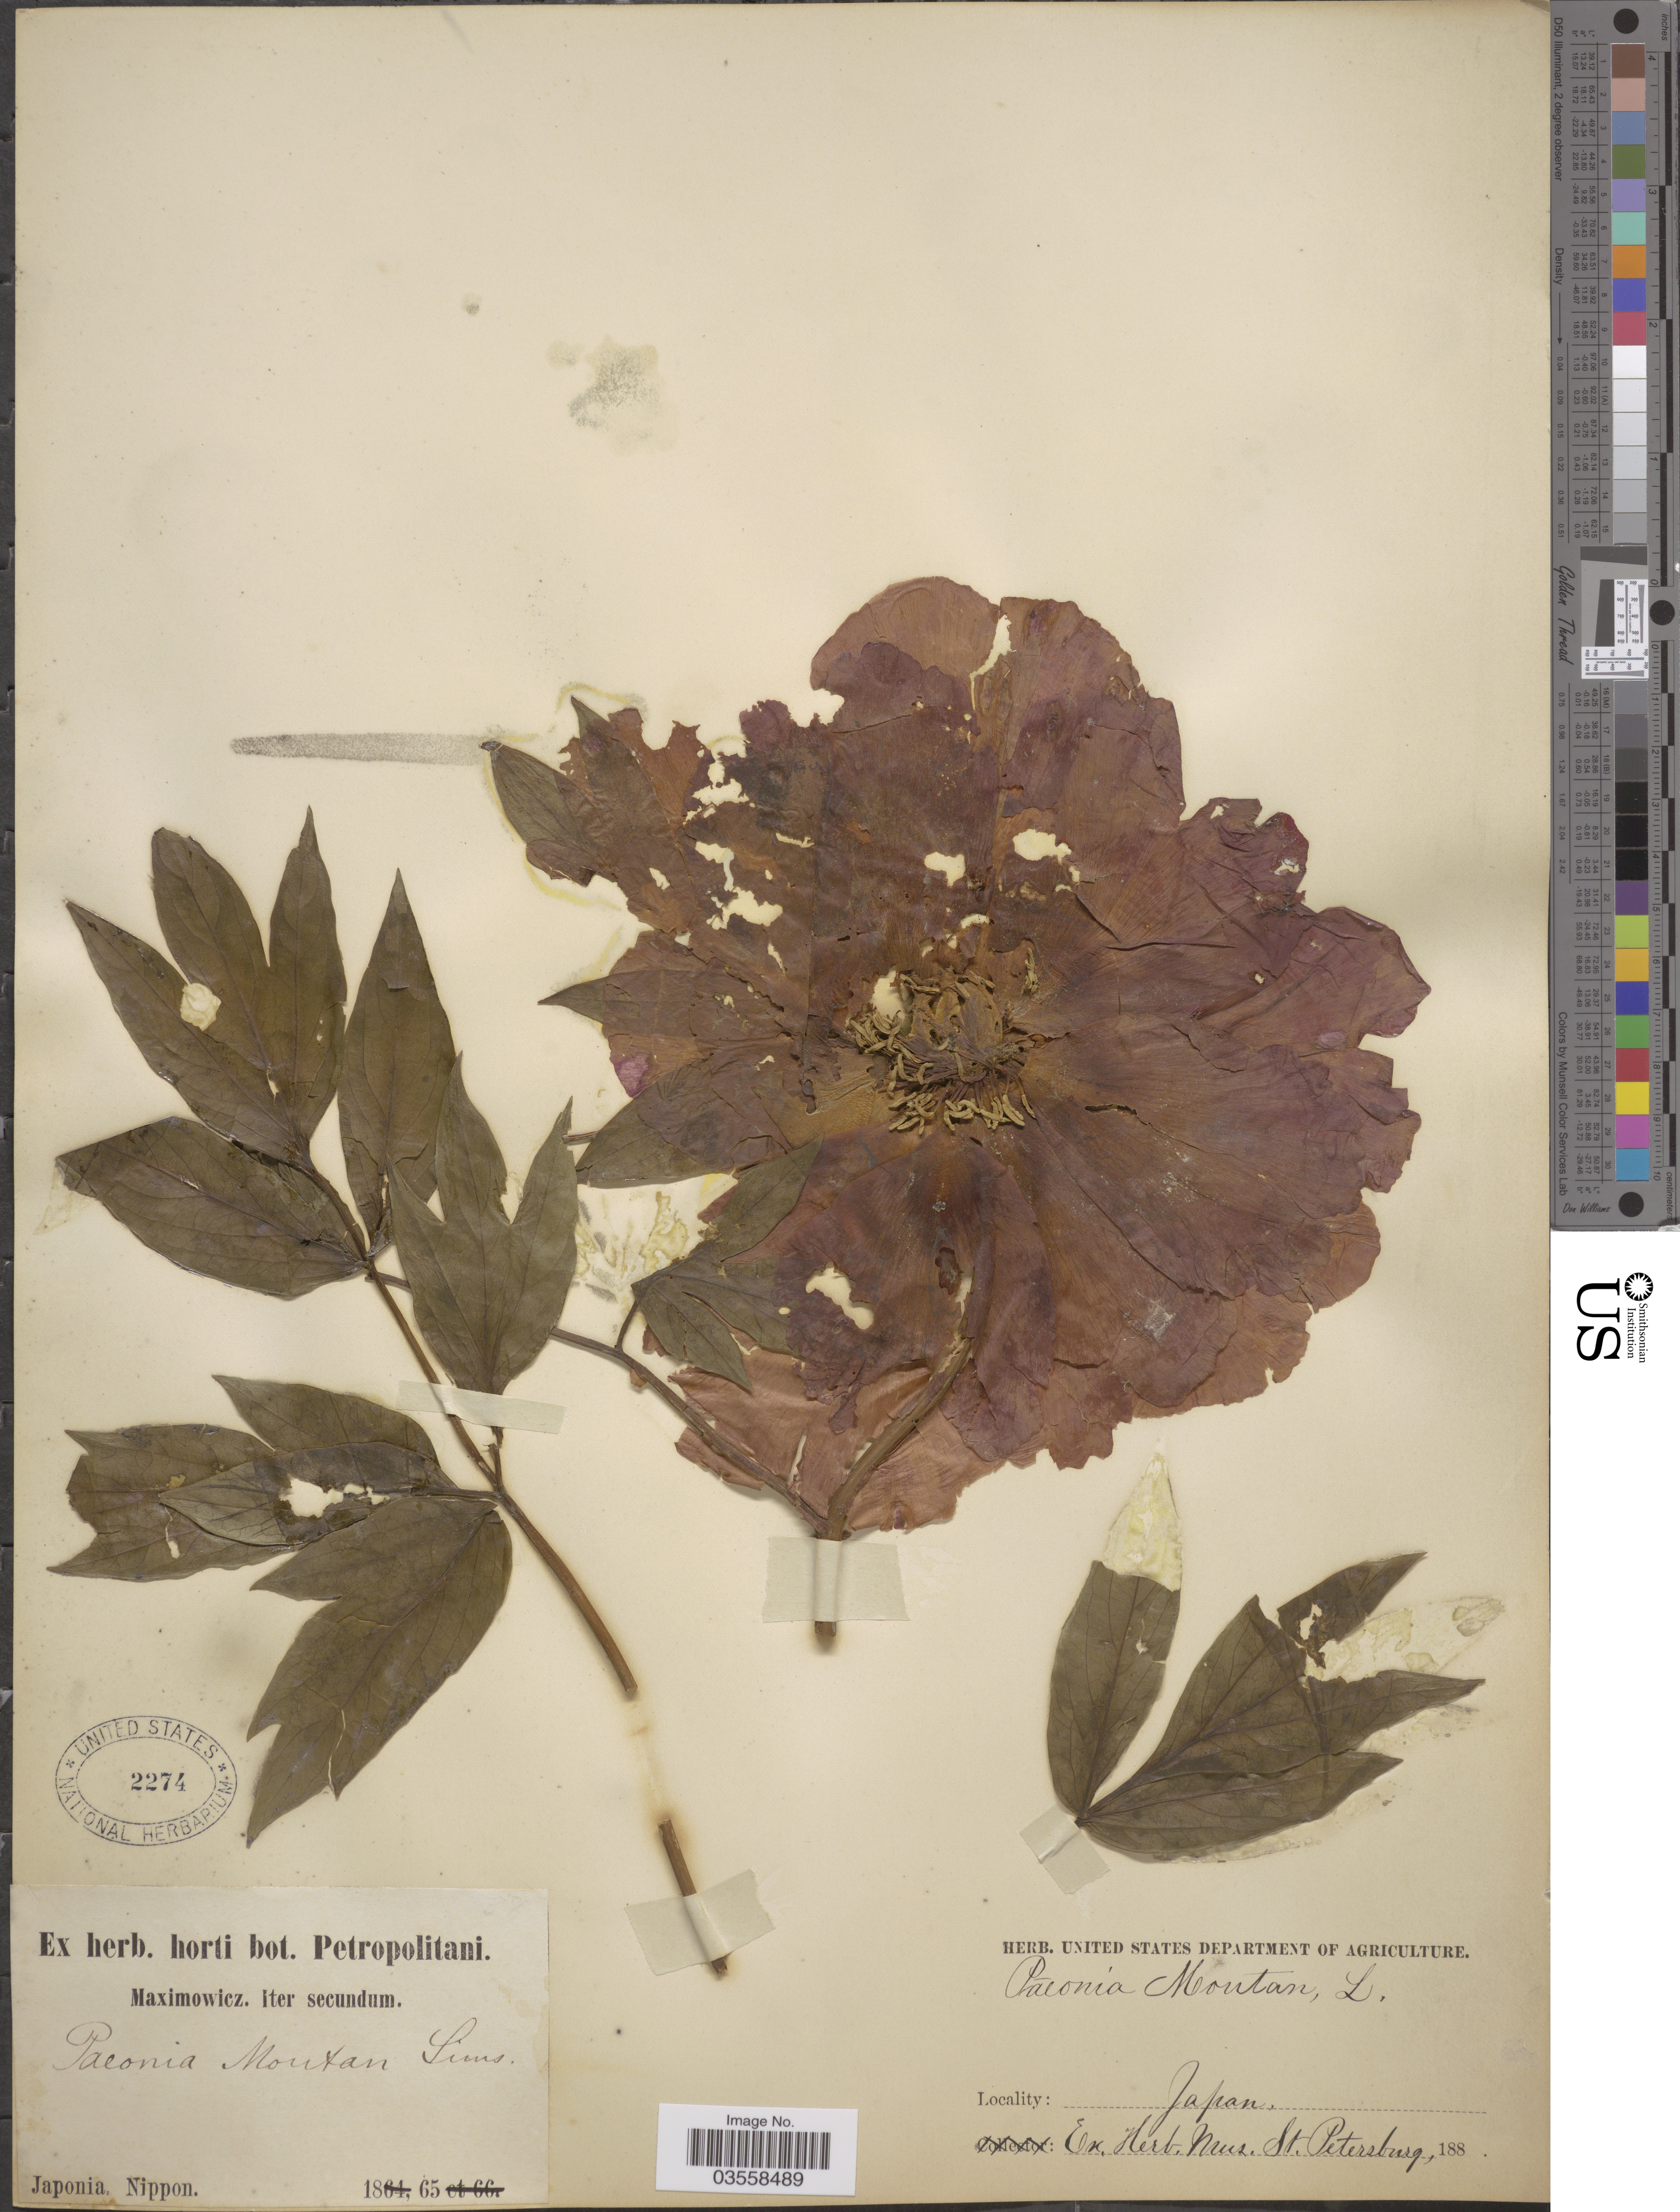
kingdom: Plantae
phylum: Tracheophyta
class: Magnoliopsida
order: Saxifragales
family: Paeoniaceae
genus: Paeonia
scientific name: Paeonia x suffruticosa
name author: Andrews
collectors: Maximowicz, --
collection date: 1865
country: Japan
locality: Nippon.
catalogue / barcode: US 2274